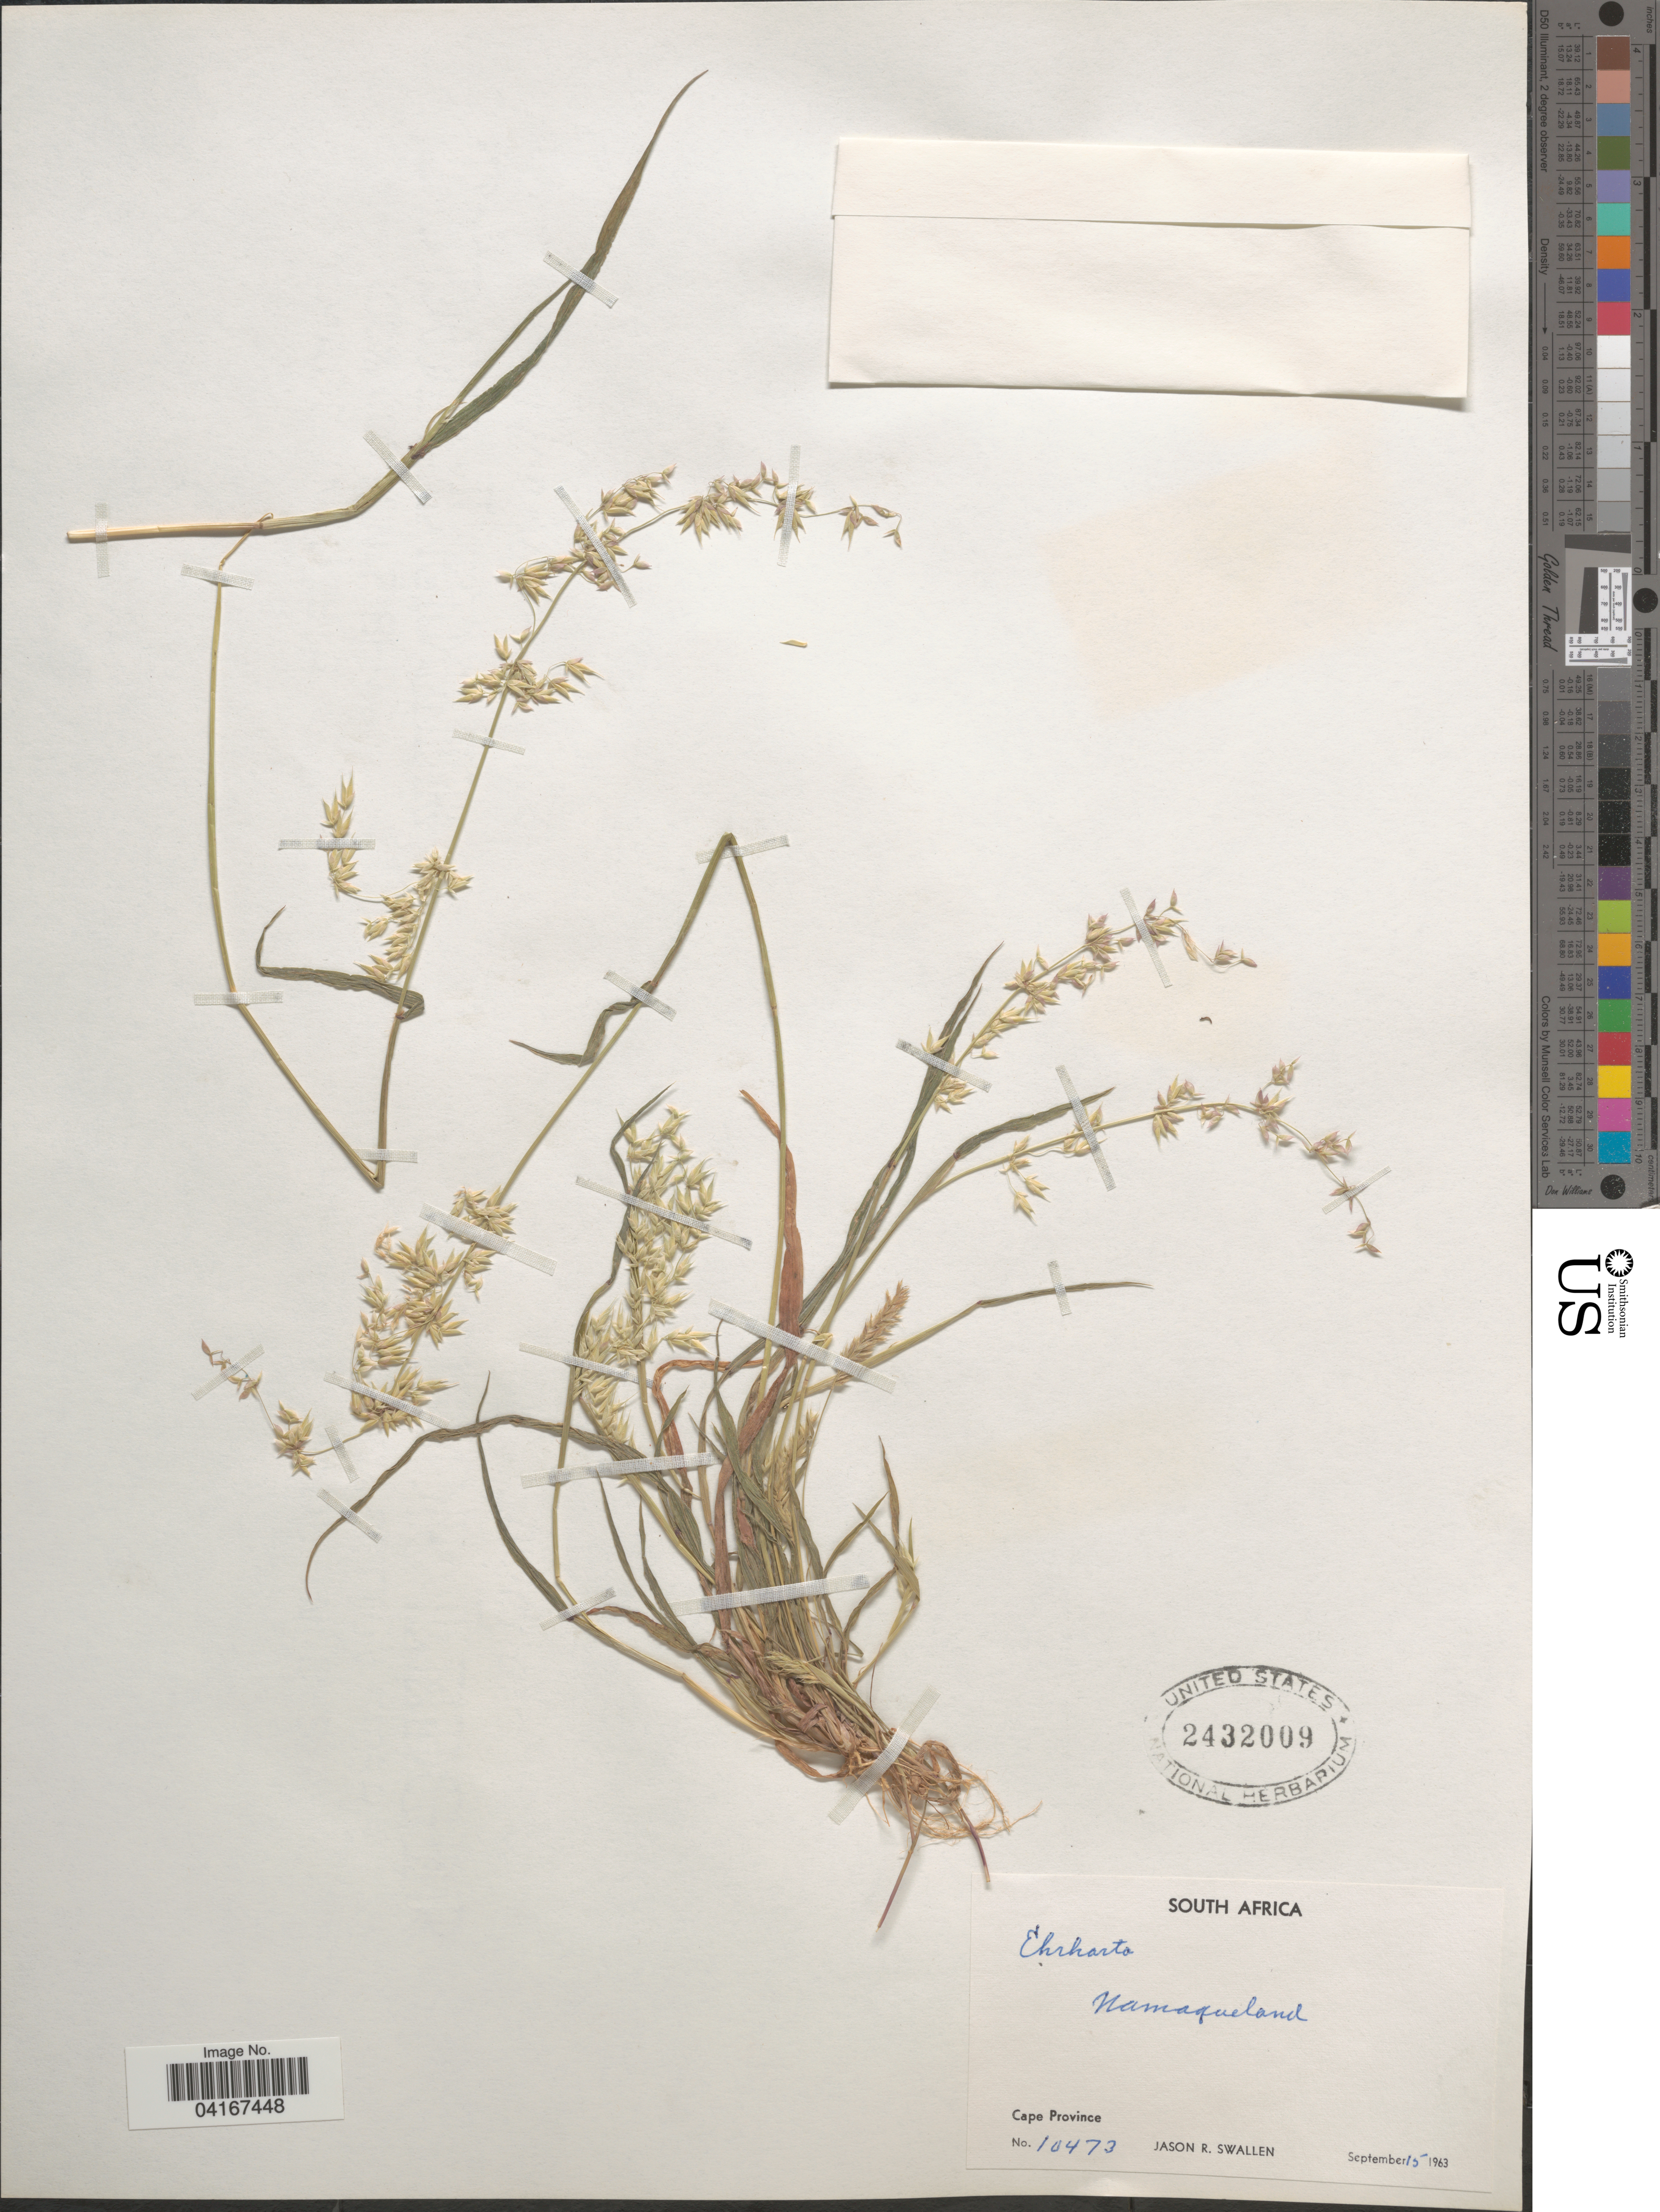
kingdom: Plantae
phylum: Tracheophyta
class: Liliopsida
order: Poales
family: Poaceae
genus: Ehrharta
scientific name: Ehrharta sp.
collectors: J. R. Swallen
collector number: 10473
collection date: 1963-09-15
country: South Africa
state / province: Northern Cape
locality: Namaqueland.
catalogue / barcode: US 2432009